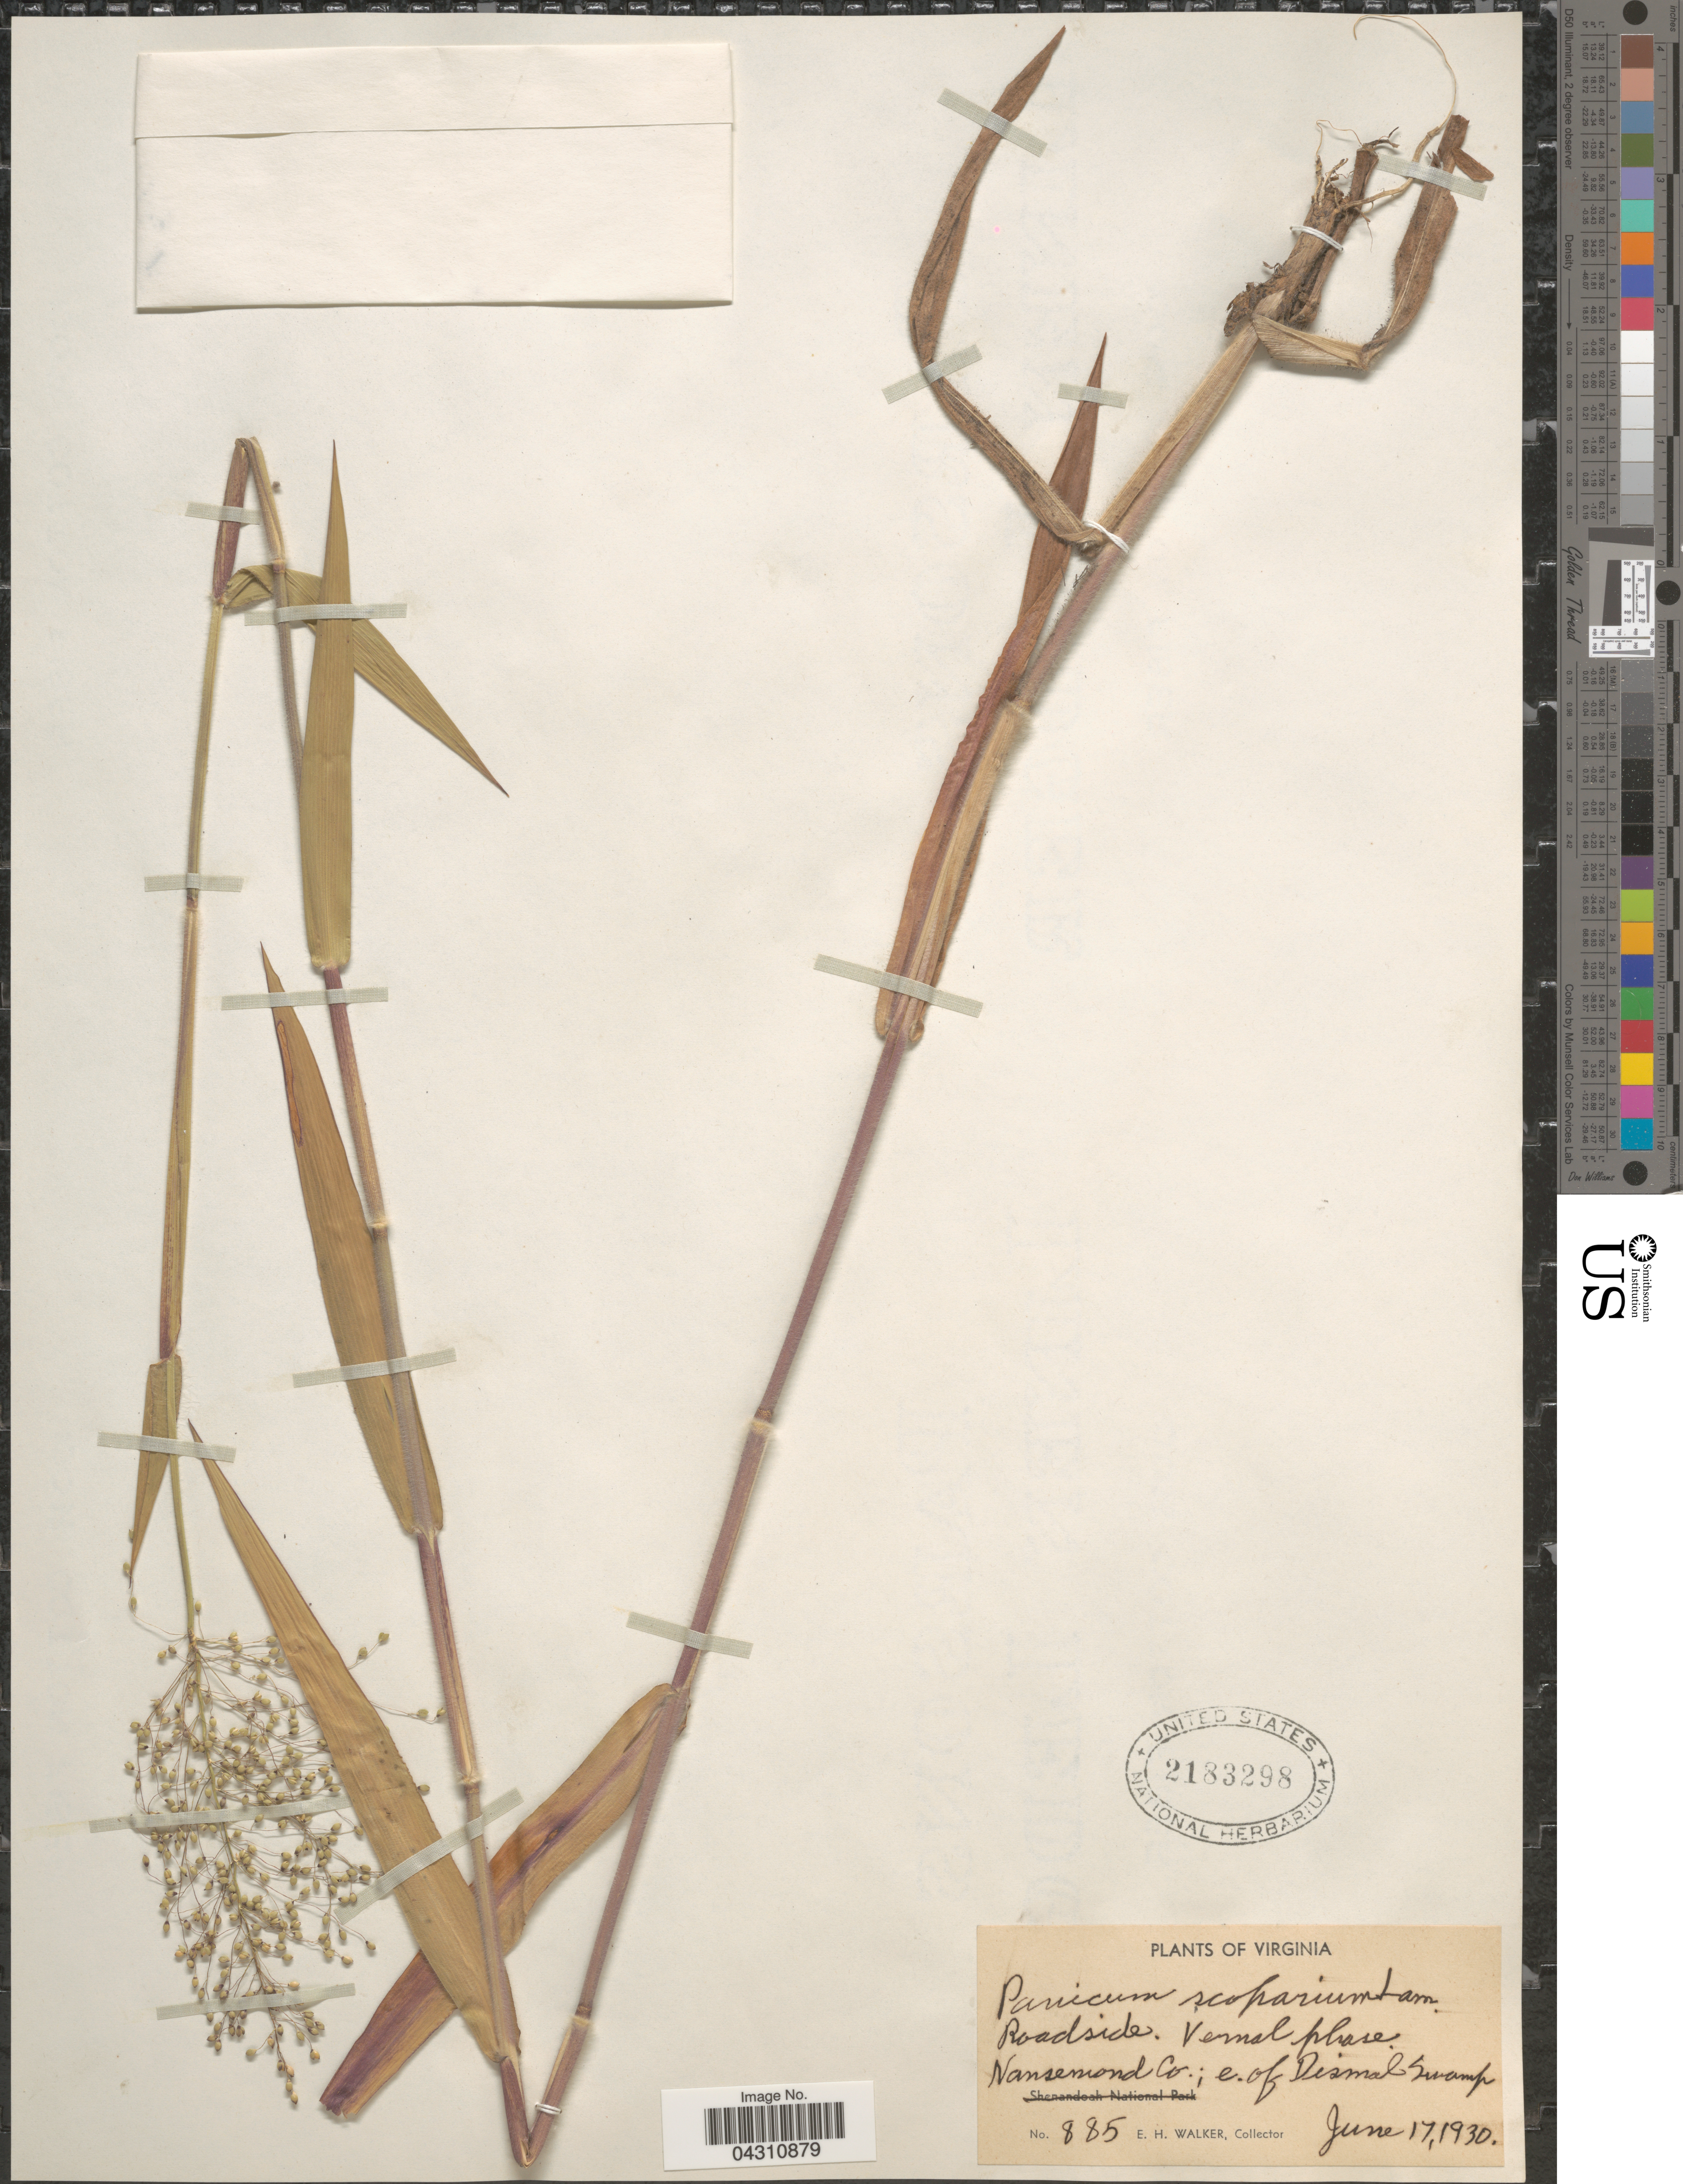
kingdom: Plantae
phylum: Tracheophyta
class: Liliopsida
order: Poales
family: Poaceae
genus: Dichanthelium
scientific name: Dichanthelium scoparium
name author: (Lam.) Gould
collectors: E. H. Walker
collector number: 885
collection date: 1930-06-17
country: United States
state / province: Virginia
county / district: City of Suffolk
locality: Roadside. Nansemond Co.(= historic county name); E of Dismal Swamp.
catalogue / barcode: US 2183298